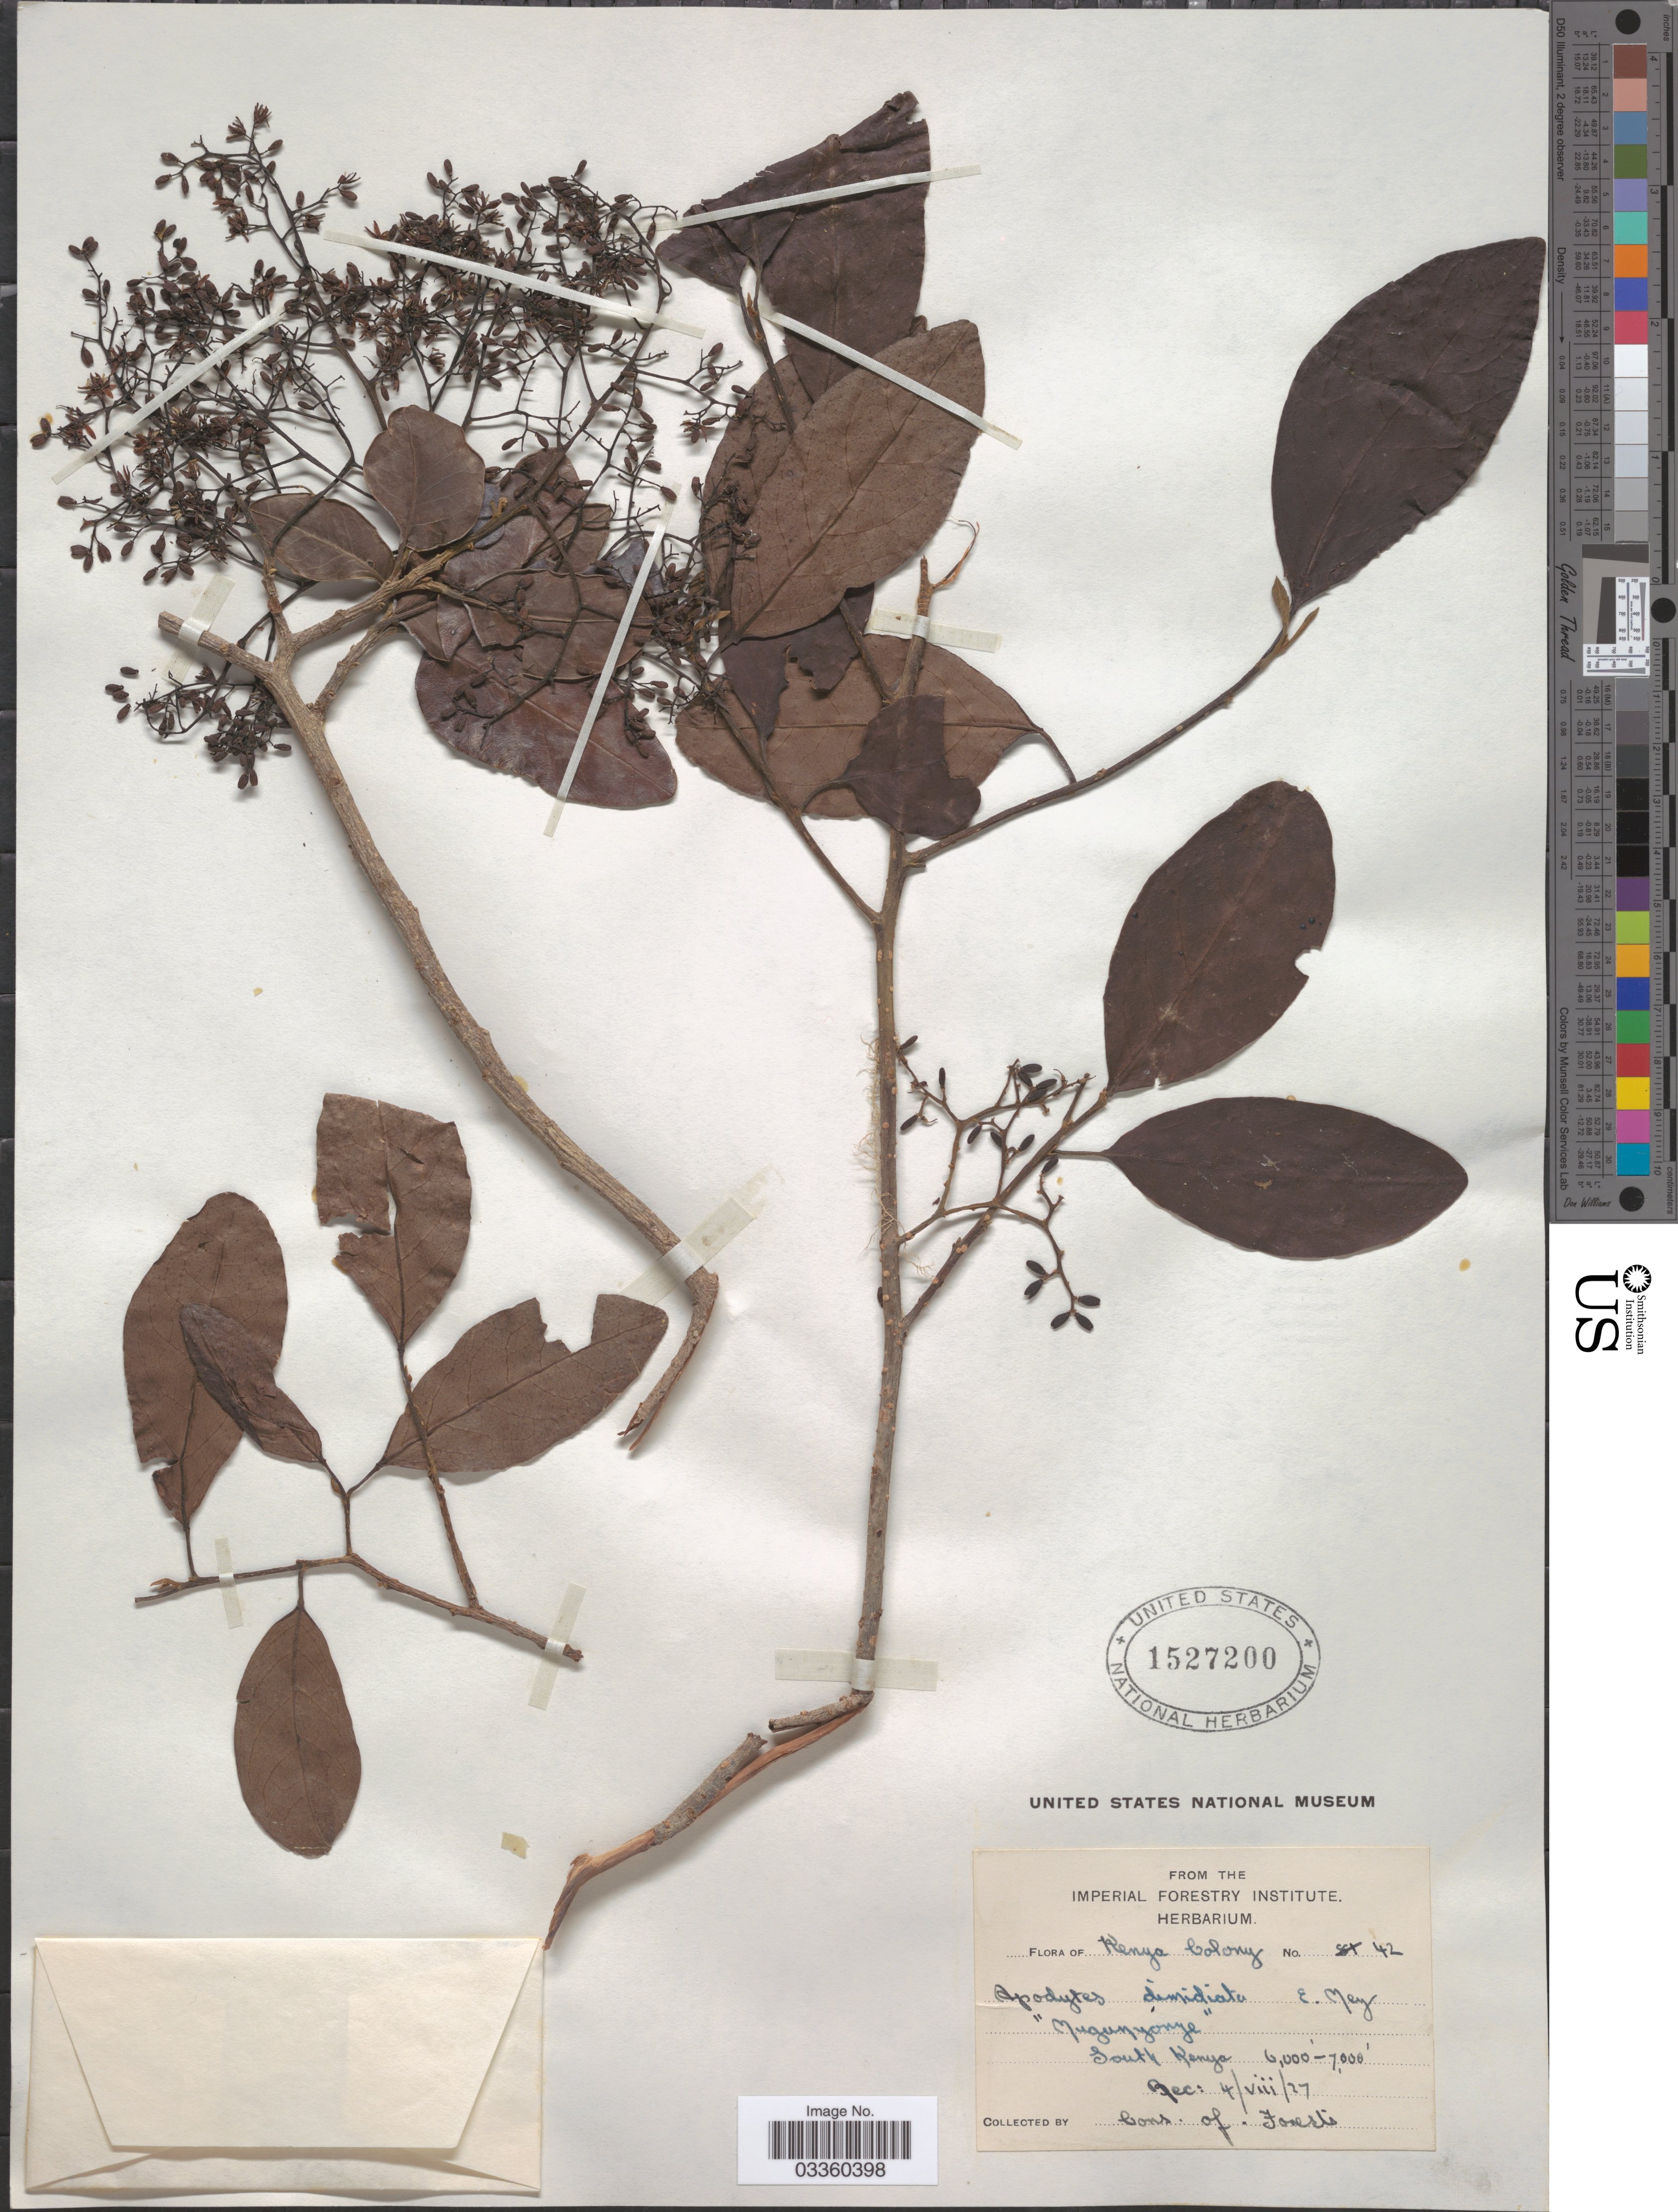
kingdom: Plantae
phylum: Tracheophyta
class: Magnoliopsida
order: Metteniusales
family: Metteniusaceae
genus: Apodytes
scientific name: Apodytes dimidiata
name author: E. Mey. ex Arn.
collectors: Cons. of Forests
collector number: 8142*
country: Kenya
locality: Kenya Colony. South Kenya.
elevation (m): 1829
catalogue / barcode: US 1527200